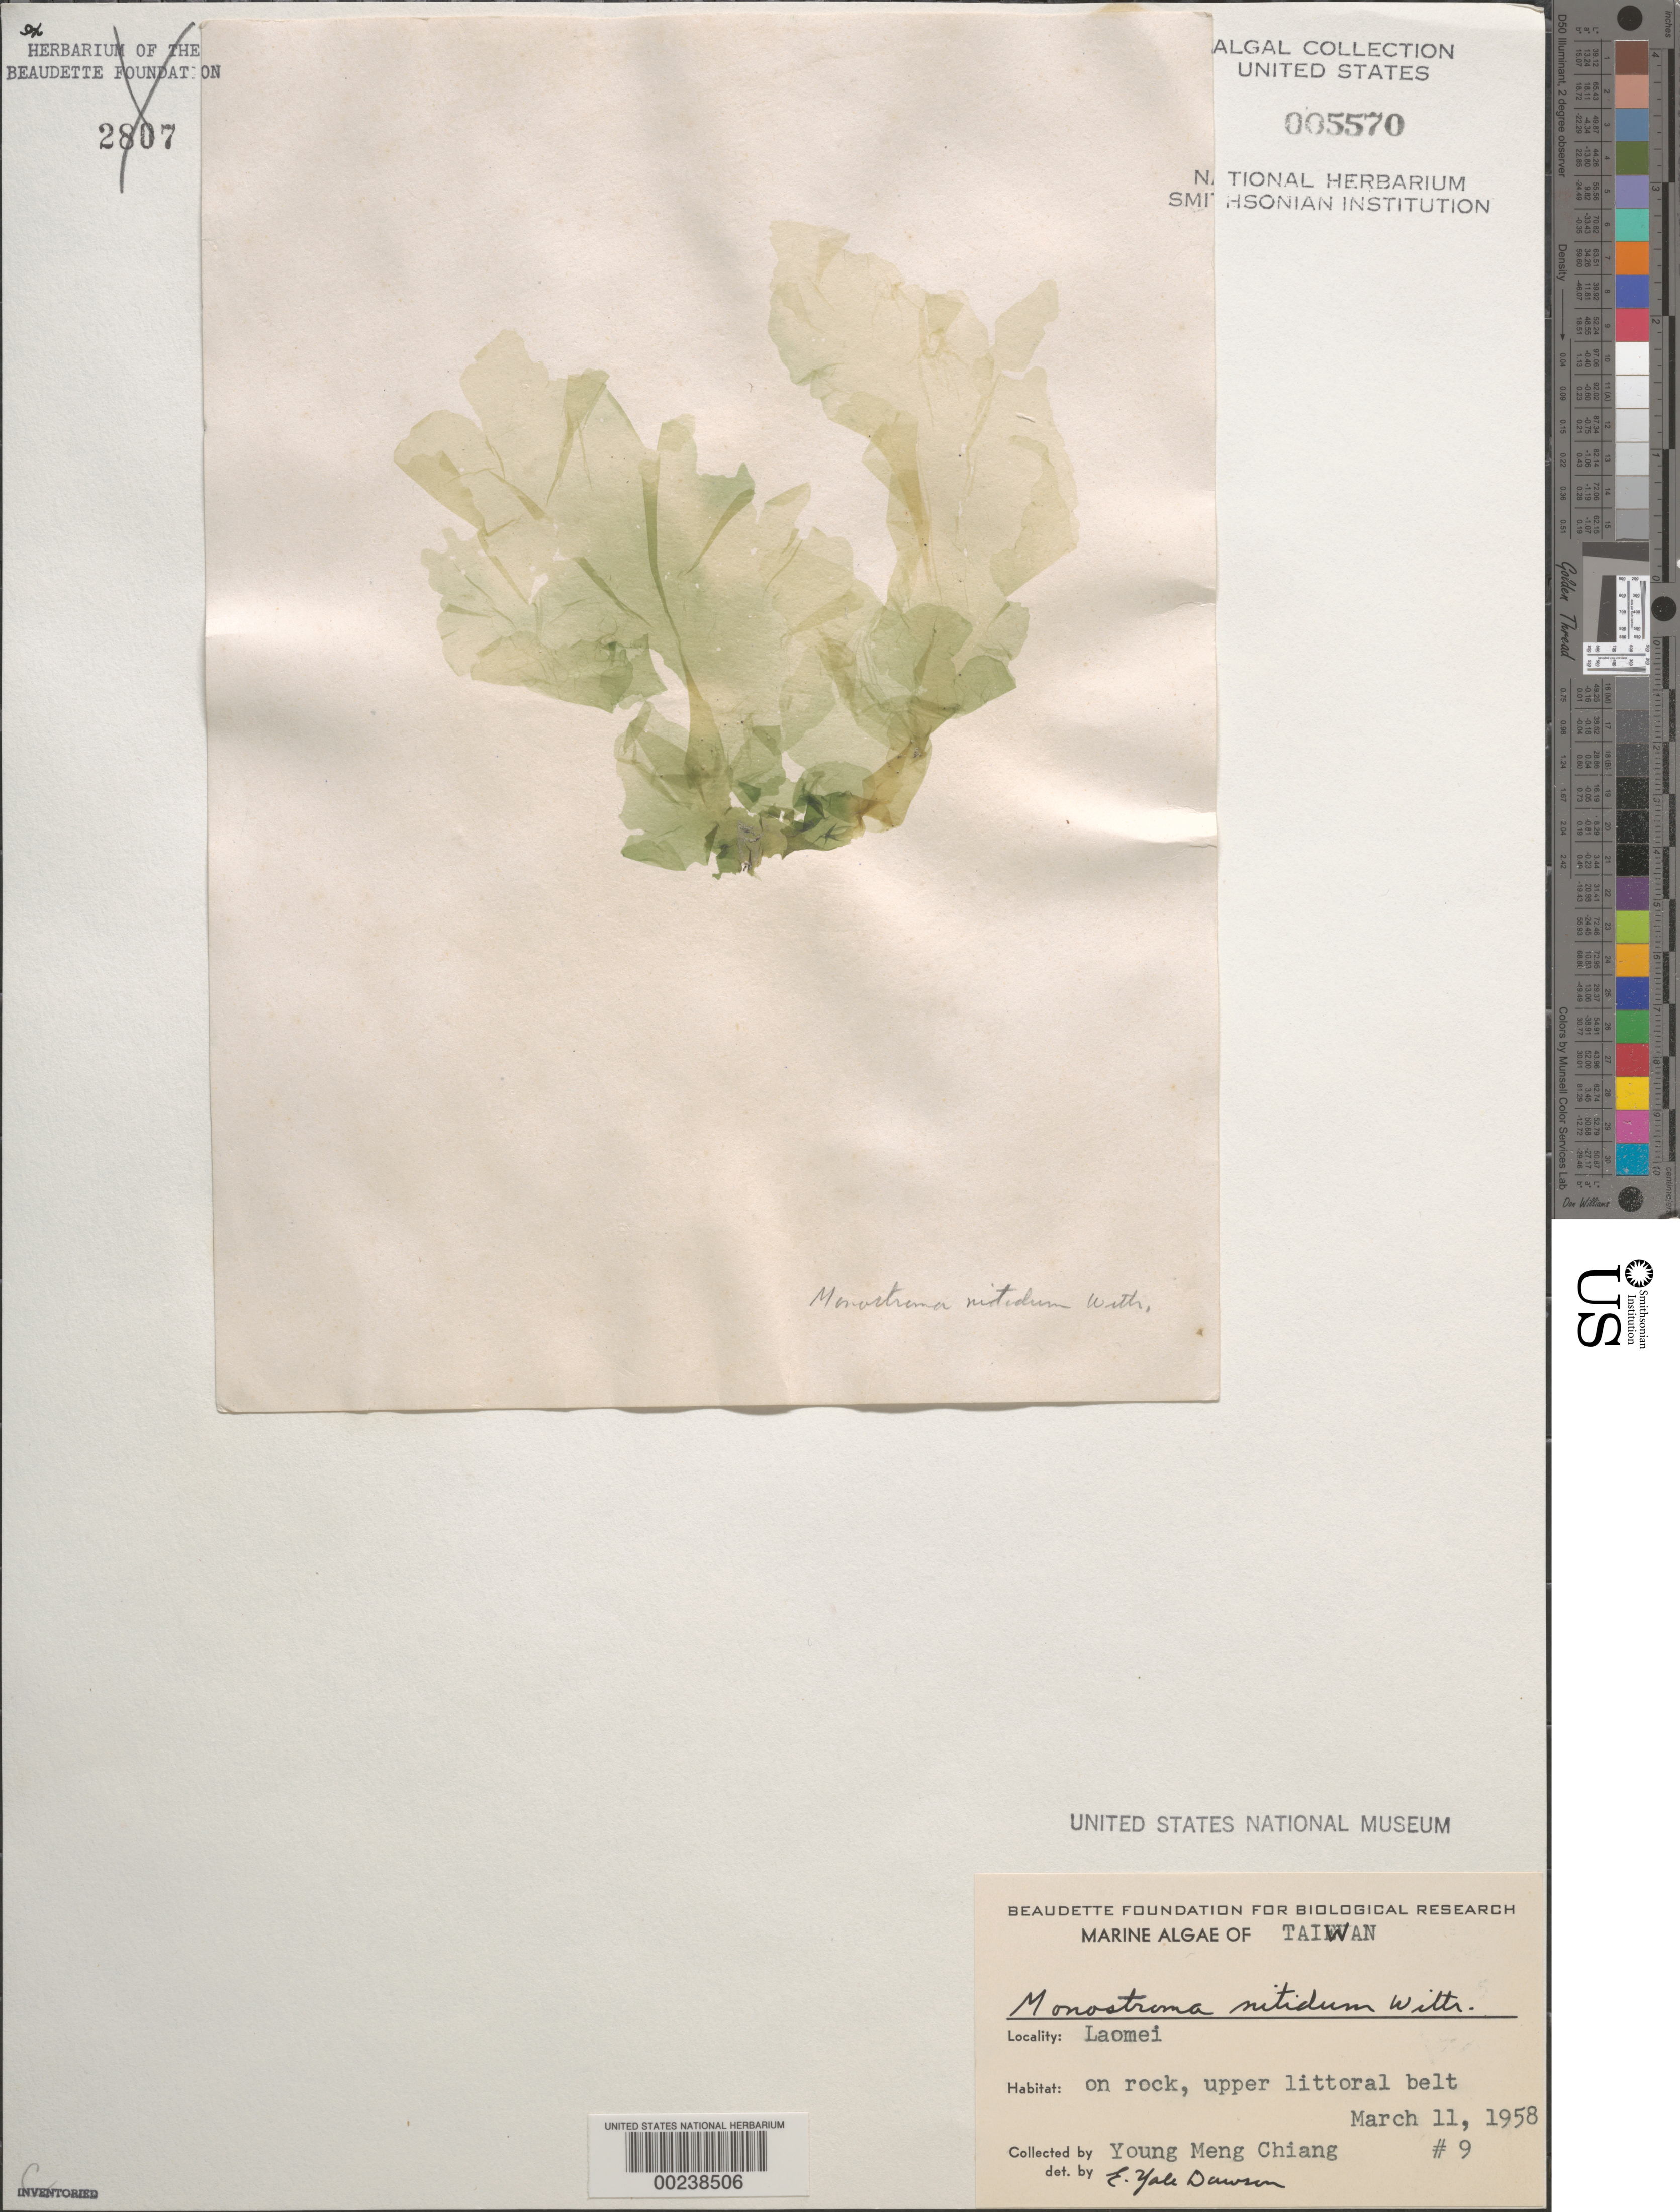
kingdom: Plantae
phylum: Chlorophyta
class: Ulvophyceae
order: Ulvales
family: Monostromataceae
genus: Monostroma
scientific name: Monostroma nitidum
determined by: Dawson, E. Y.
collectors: Y. Chiang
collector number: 9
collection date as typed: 11 Mar 1958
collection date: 1958-03-11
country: Taiwan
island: Taiwan [Formosa]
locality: Laomei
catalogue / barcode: US 5570